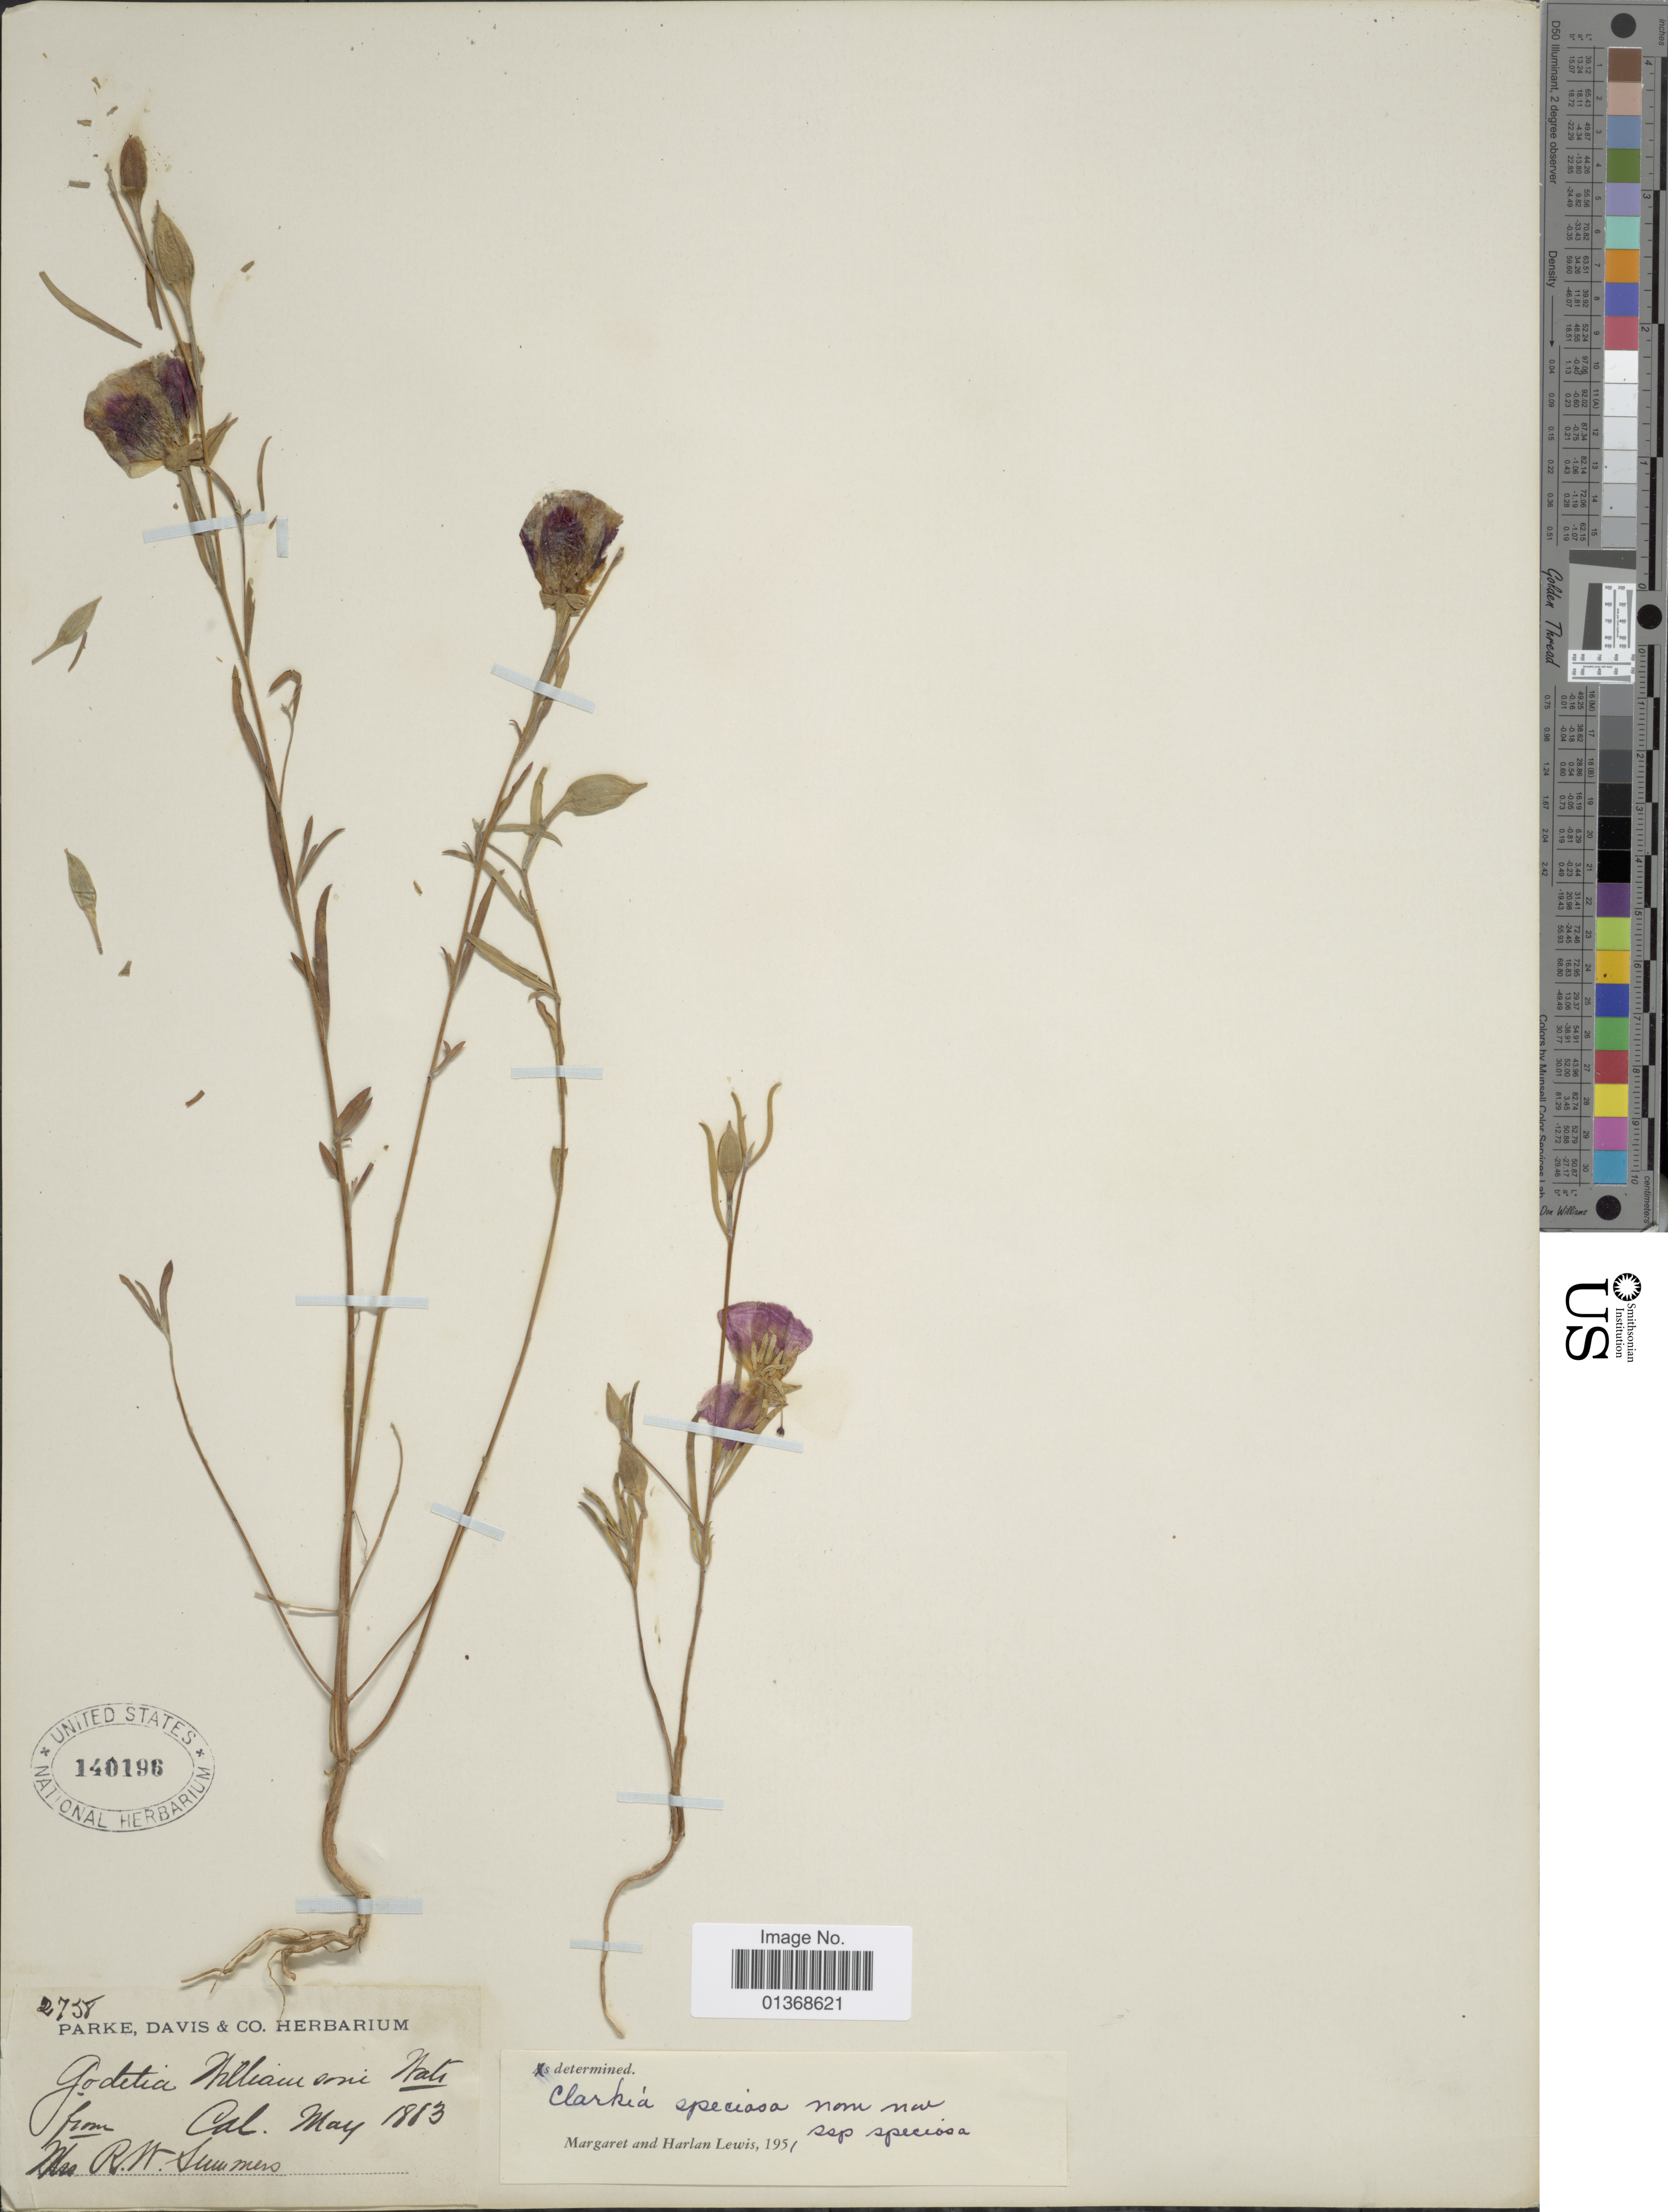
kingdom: Plantae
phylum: Tracheophyta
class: Magnoliopsida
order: Myrtales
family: Onagraceae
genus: Clarkia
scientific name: Clarkia speciosa subsp. speciosa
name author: F. H. Lewis & M.E. Lewis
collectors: R. Summers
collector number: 2758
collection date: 1883-05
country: United States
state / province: California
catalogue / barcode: US 140196